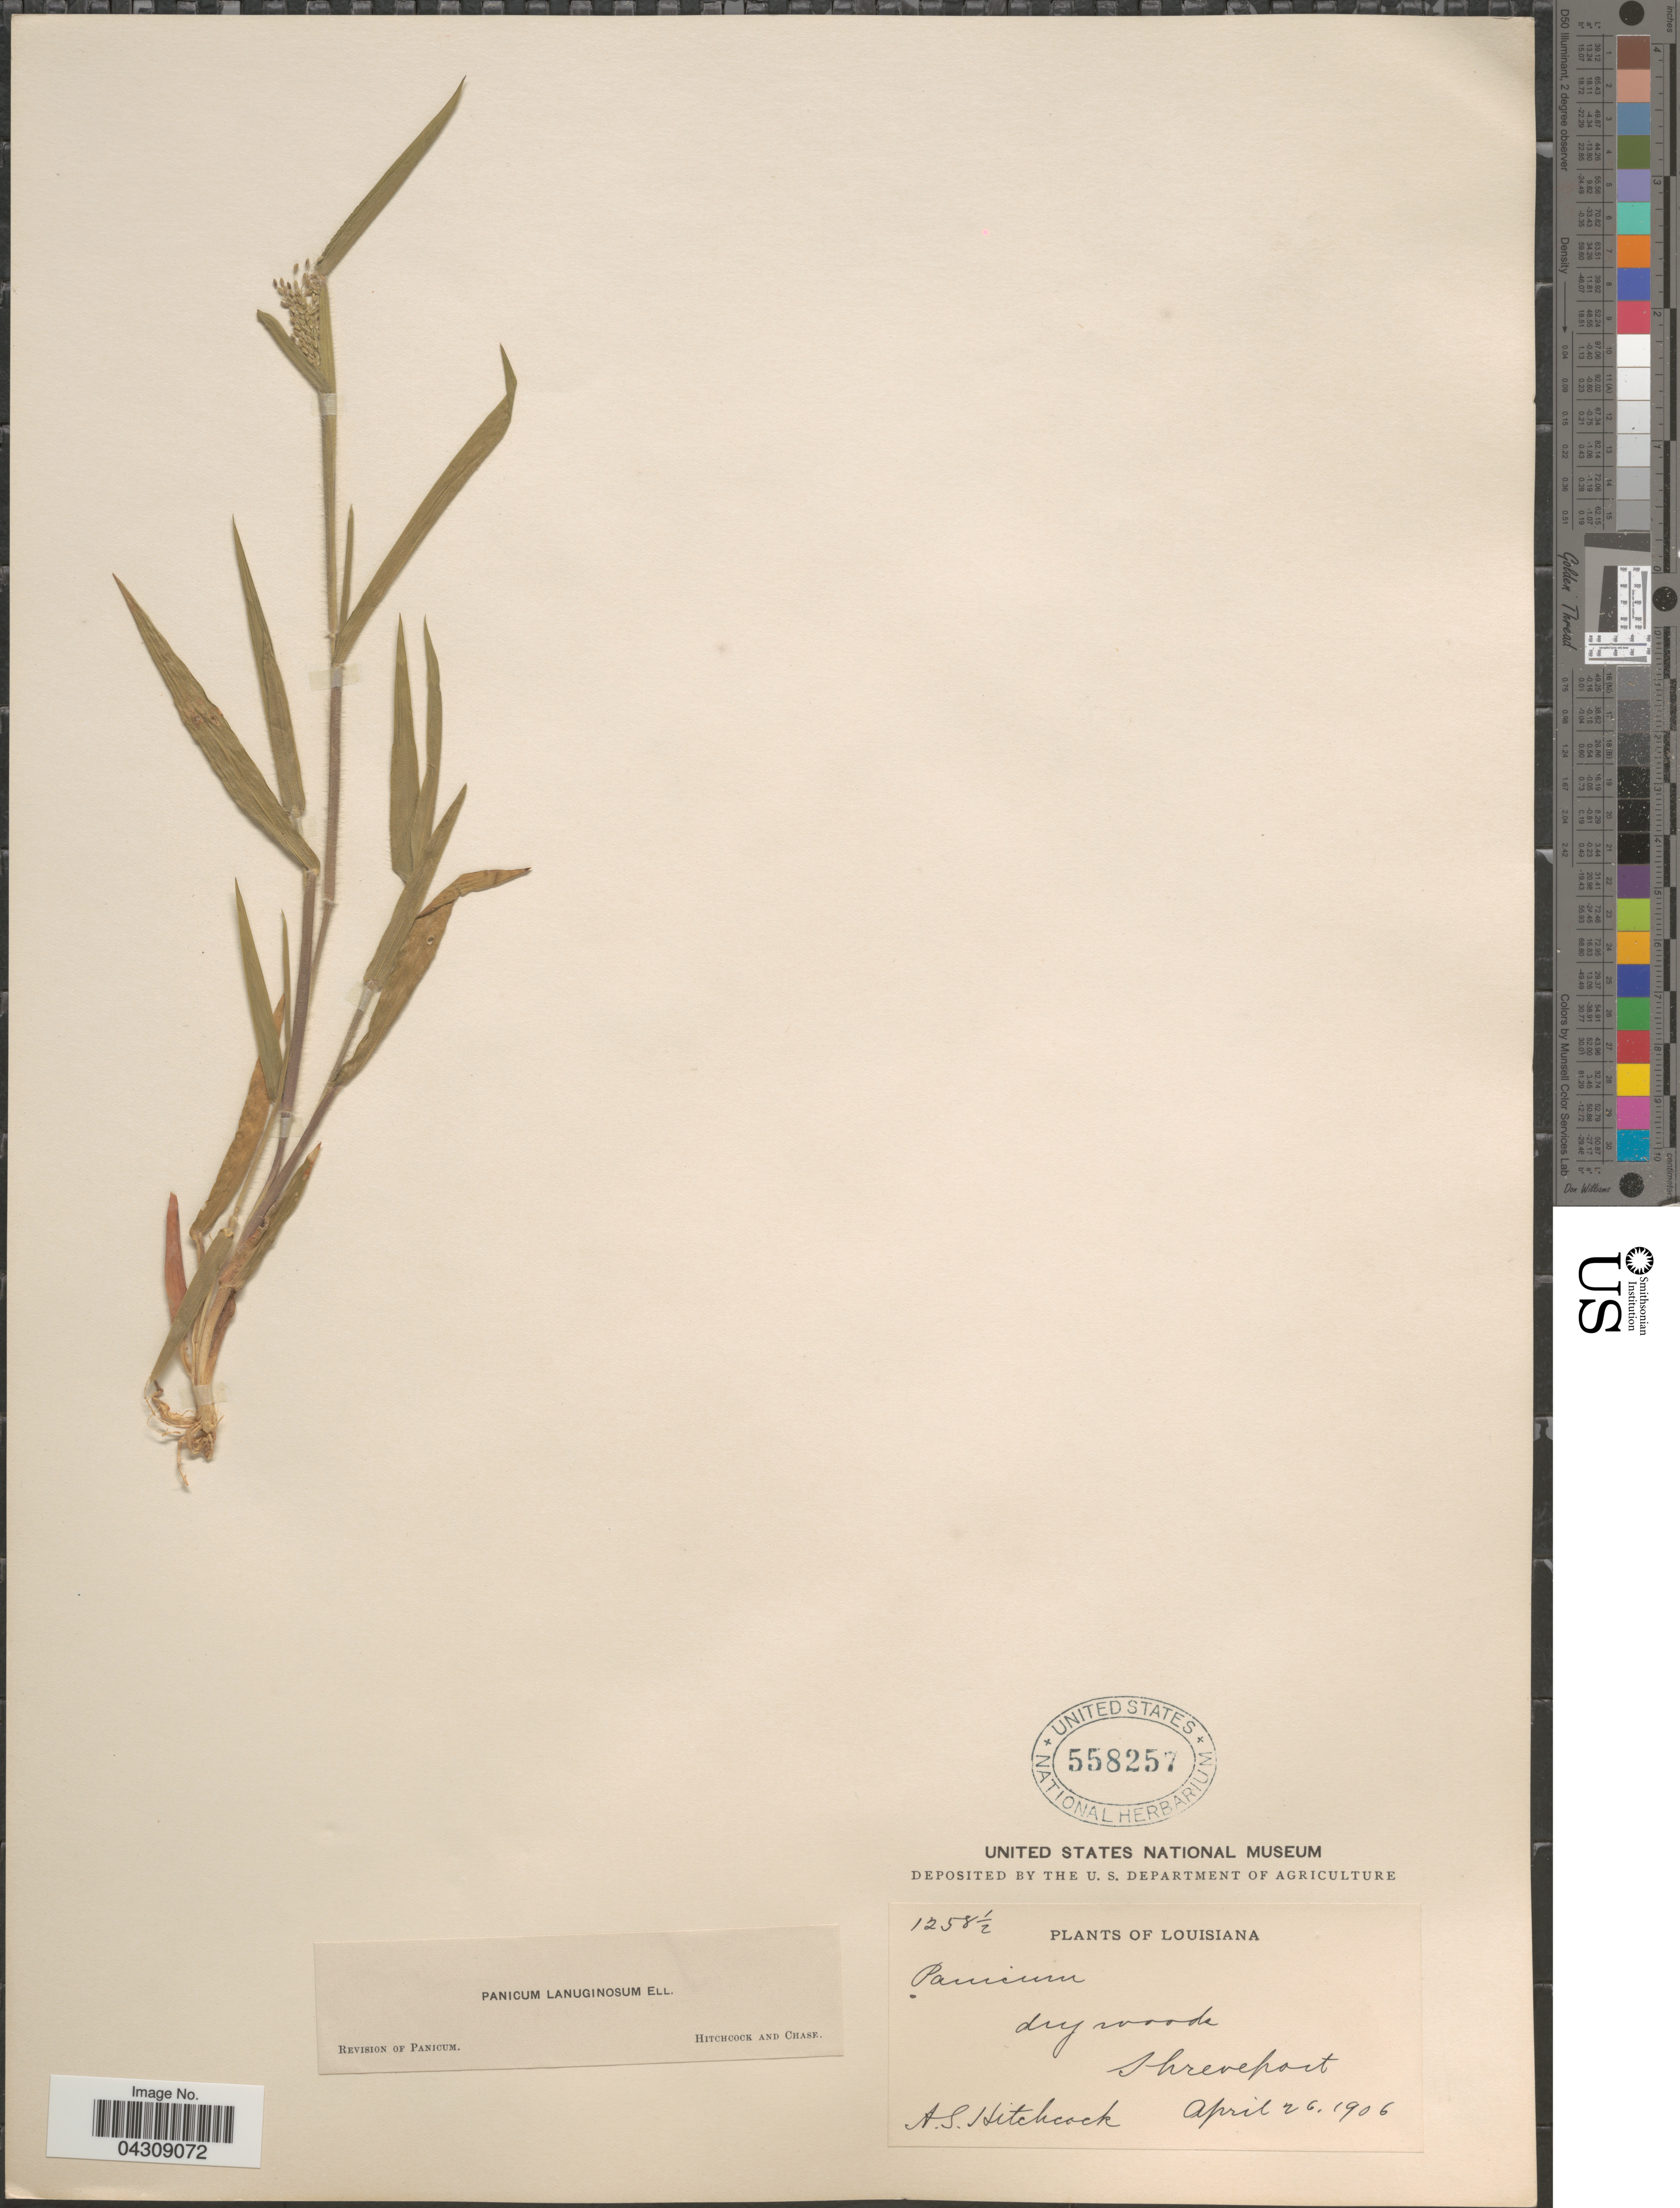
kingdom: Plantae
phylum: Tracheophyta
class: Liliopsida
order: Poales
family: Poaceae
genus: Dichanthelium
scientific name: Dichanthelium acuminatum var. acuminatum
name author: (Sw.) Gould & C.A. Clark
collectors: A. S. Hitchcock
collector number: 1258½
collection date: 1906-04-26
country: United States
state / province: Louisiana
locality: Shreveport.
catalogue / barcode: US 558257